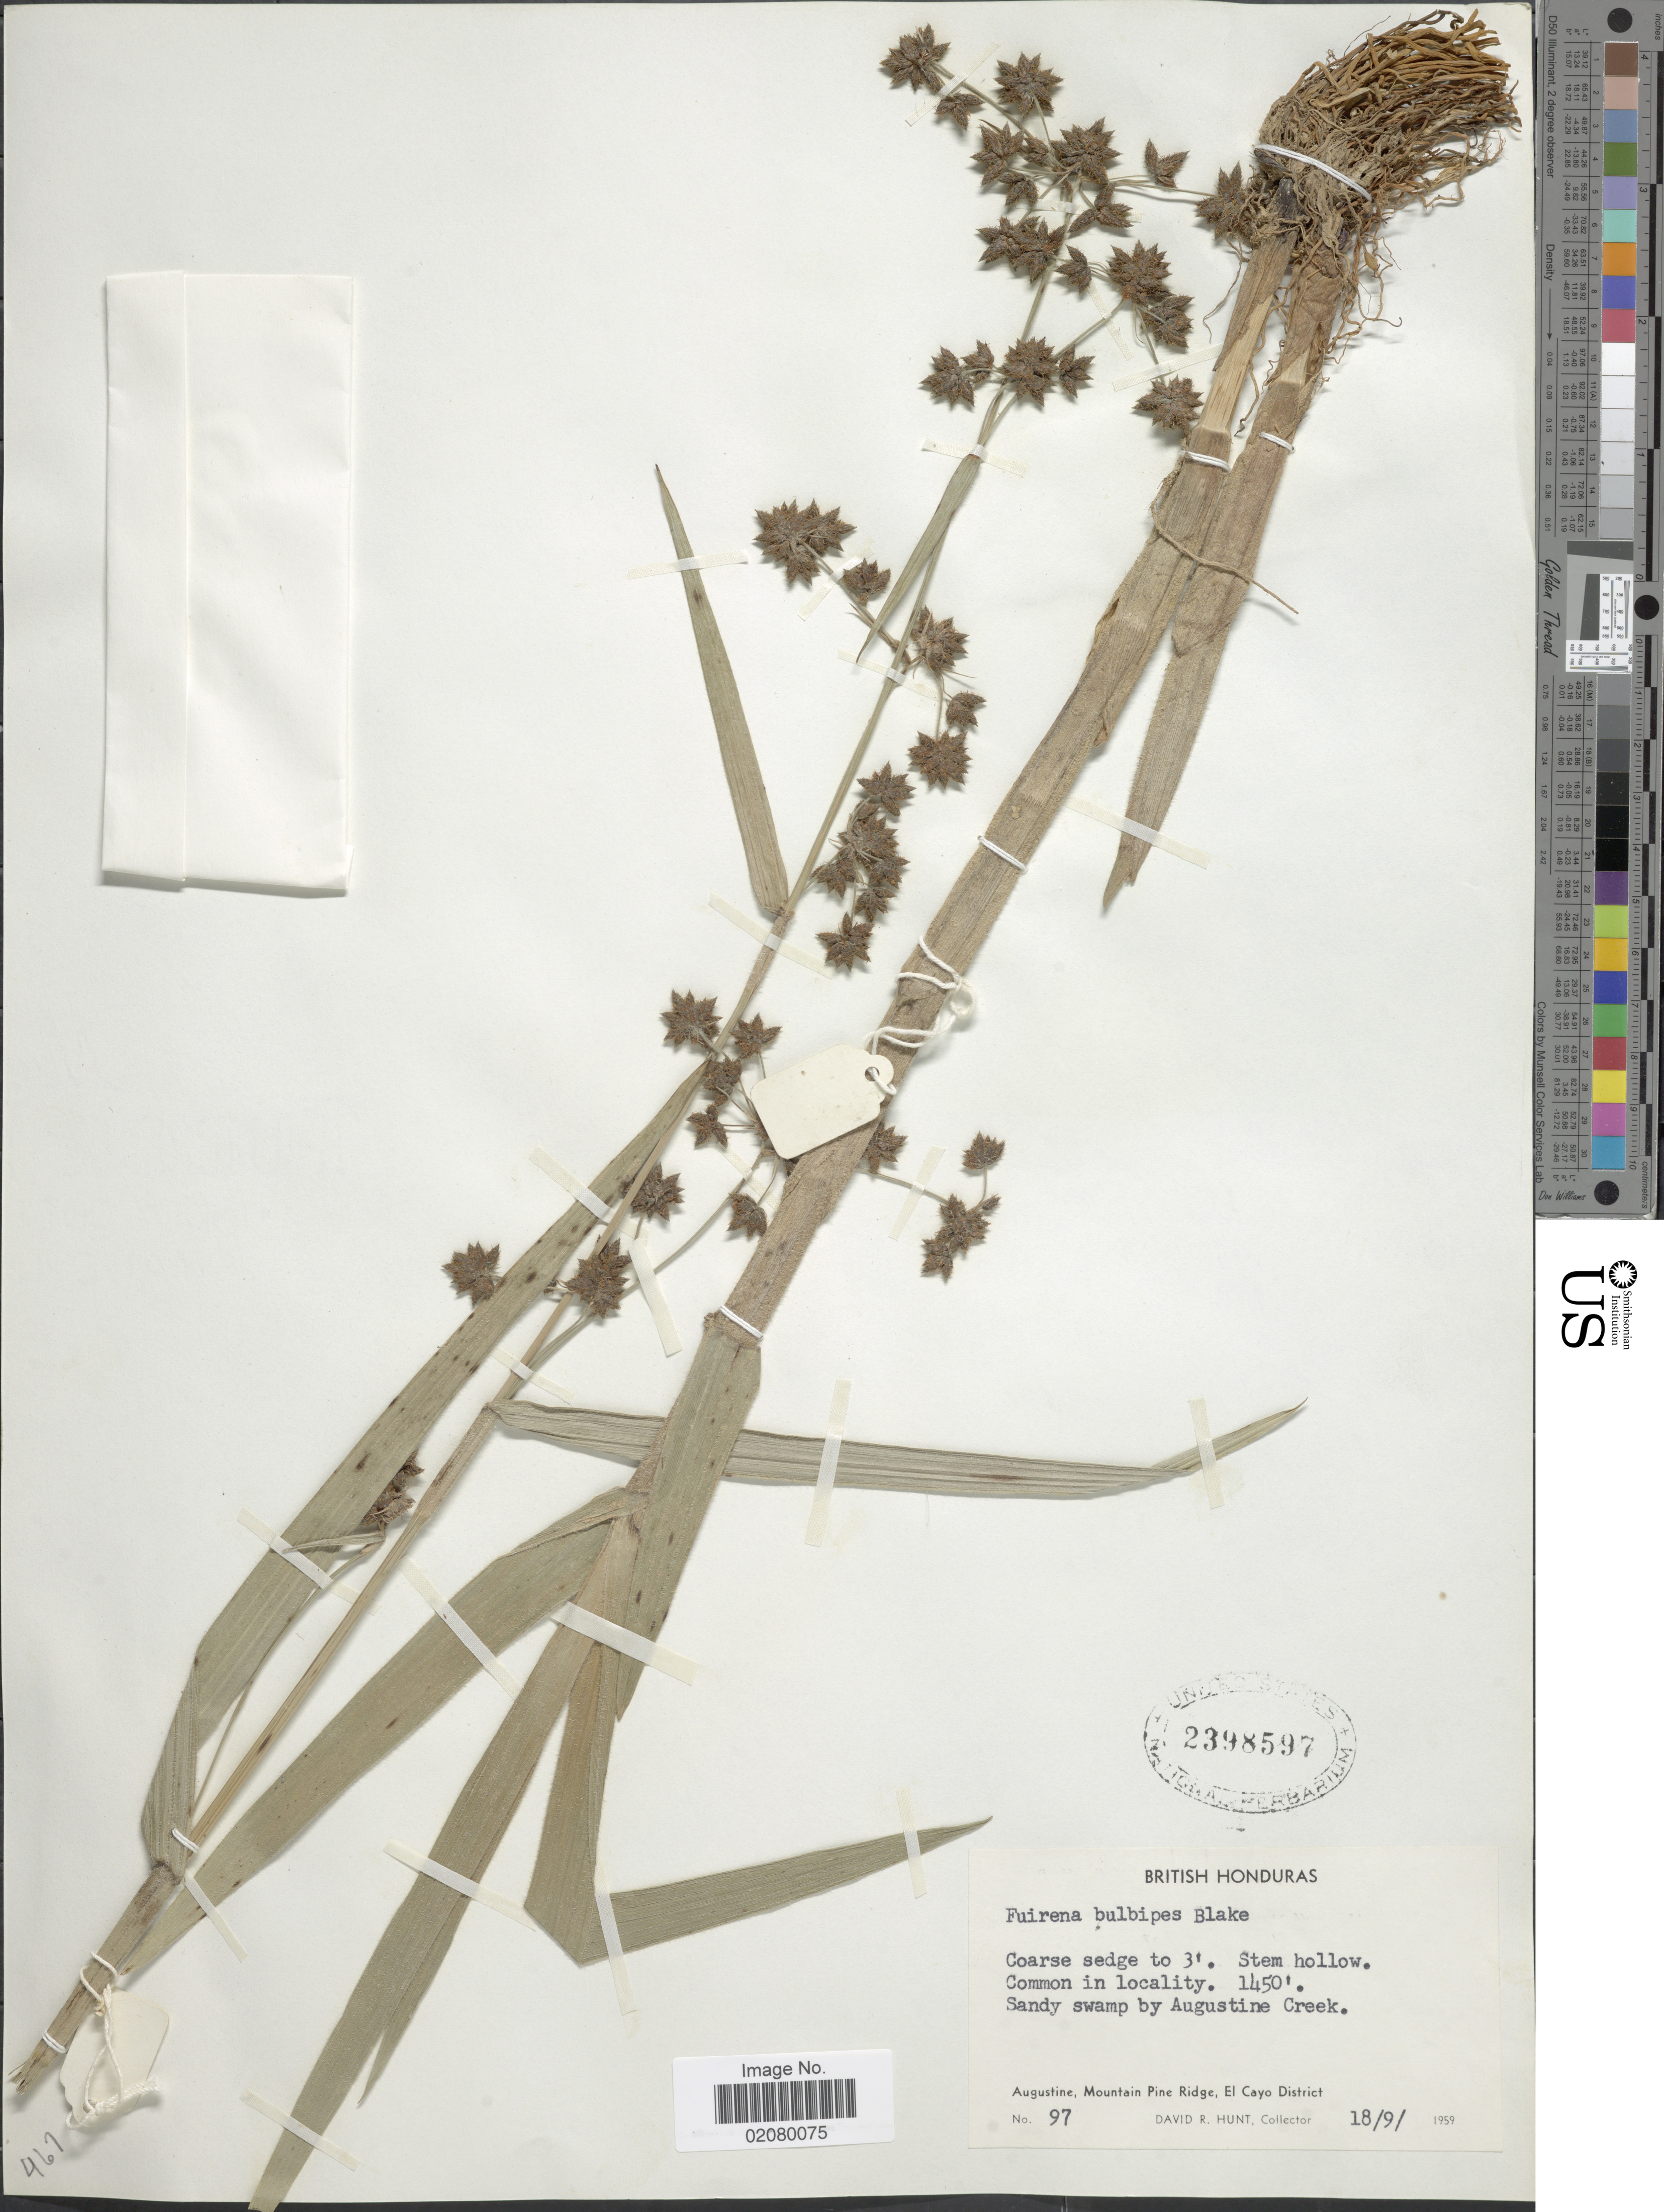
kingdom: Plantae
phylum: Tracheophyta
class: Liliopsida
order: Poales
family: Cyperaceae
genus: Fuirena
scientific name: Fuirena camptotricha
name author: C. Wright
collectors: D. R. Hunt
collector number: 97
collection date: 1959-09-18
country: Belize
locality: British Honduras, Augustine Creek, Augustine, Mountain Pine Ridge, El Cayo District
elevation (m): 442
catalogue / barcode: US 2398597